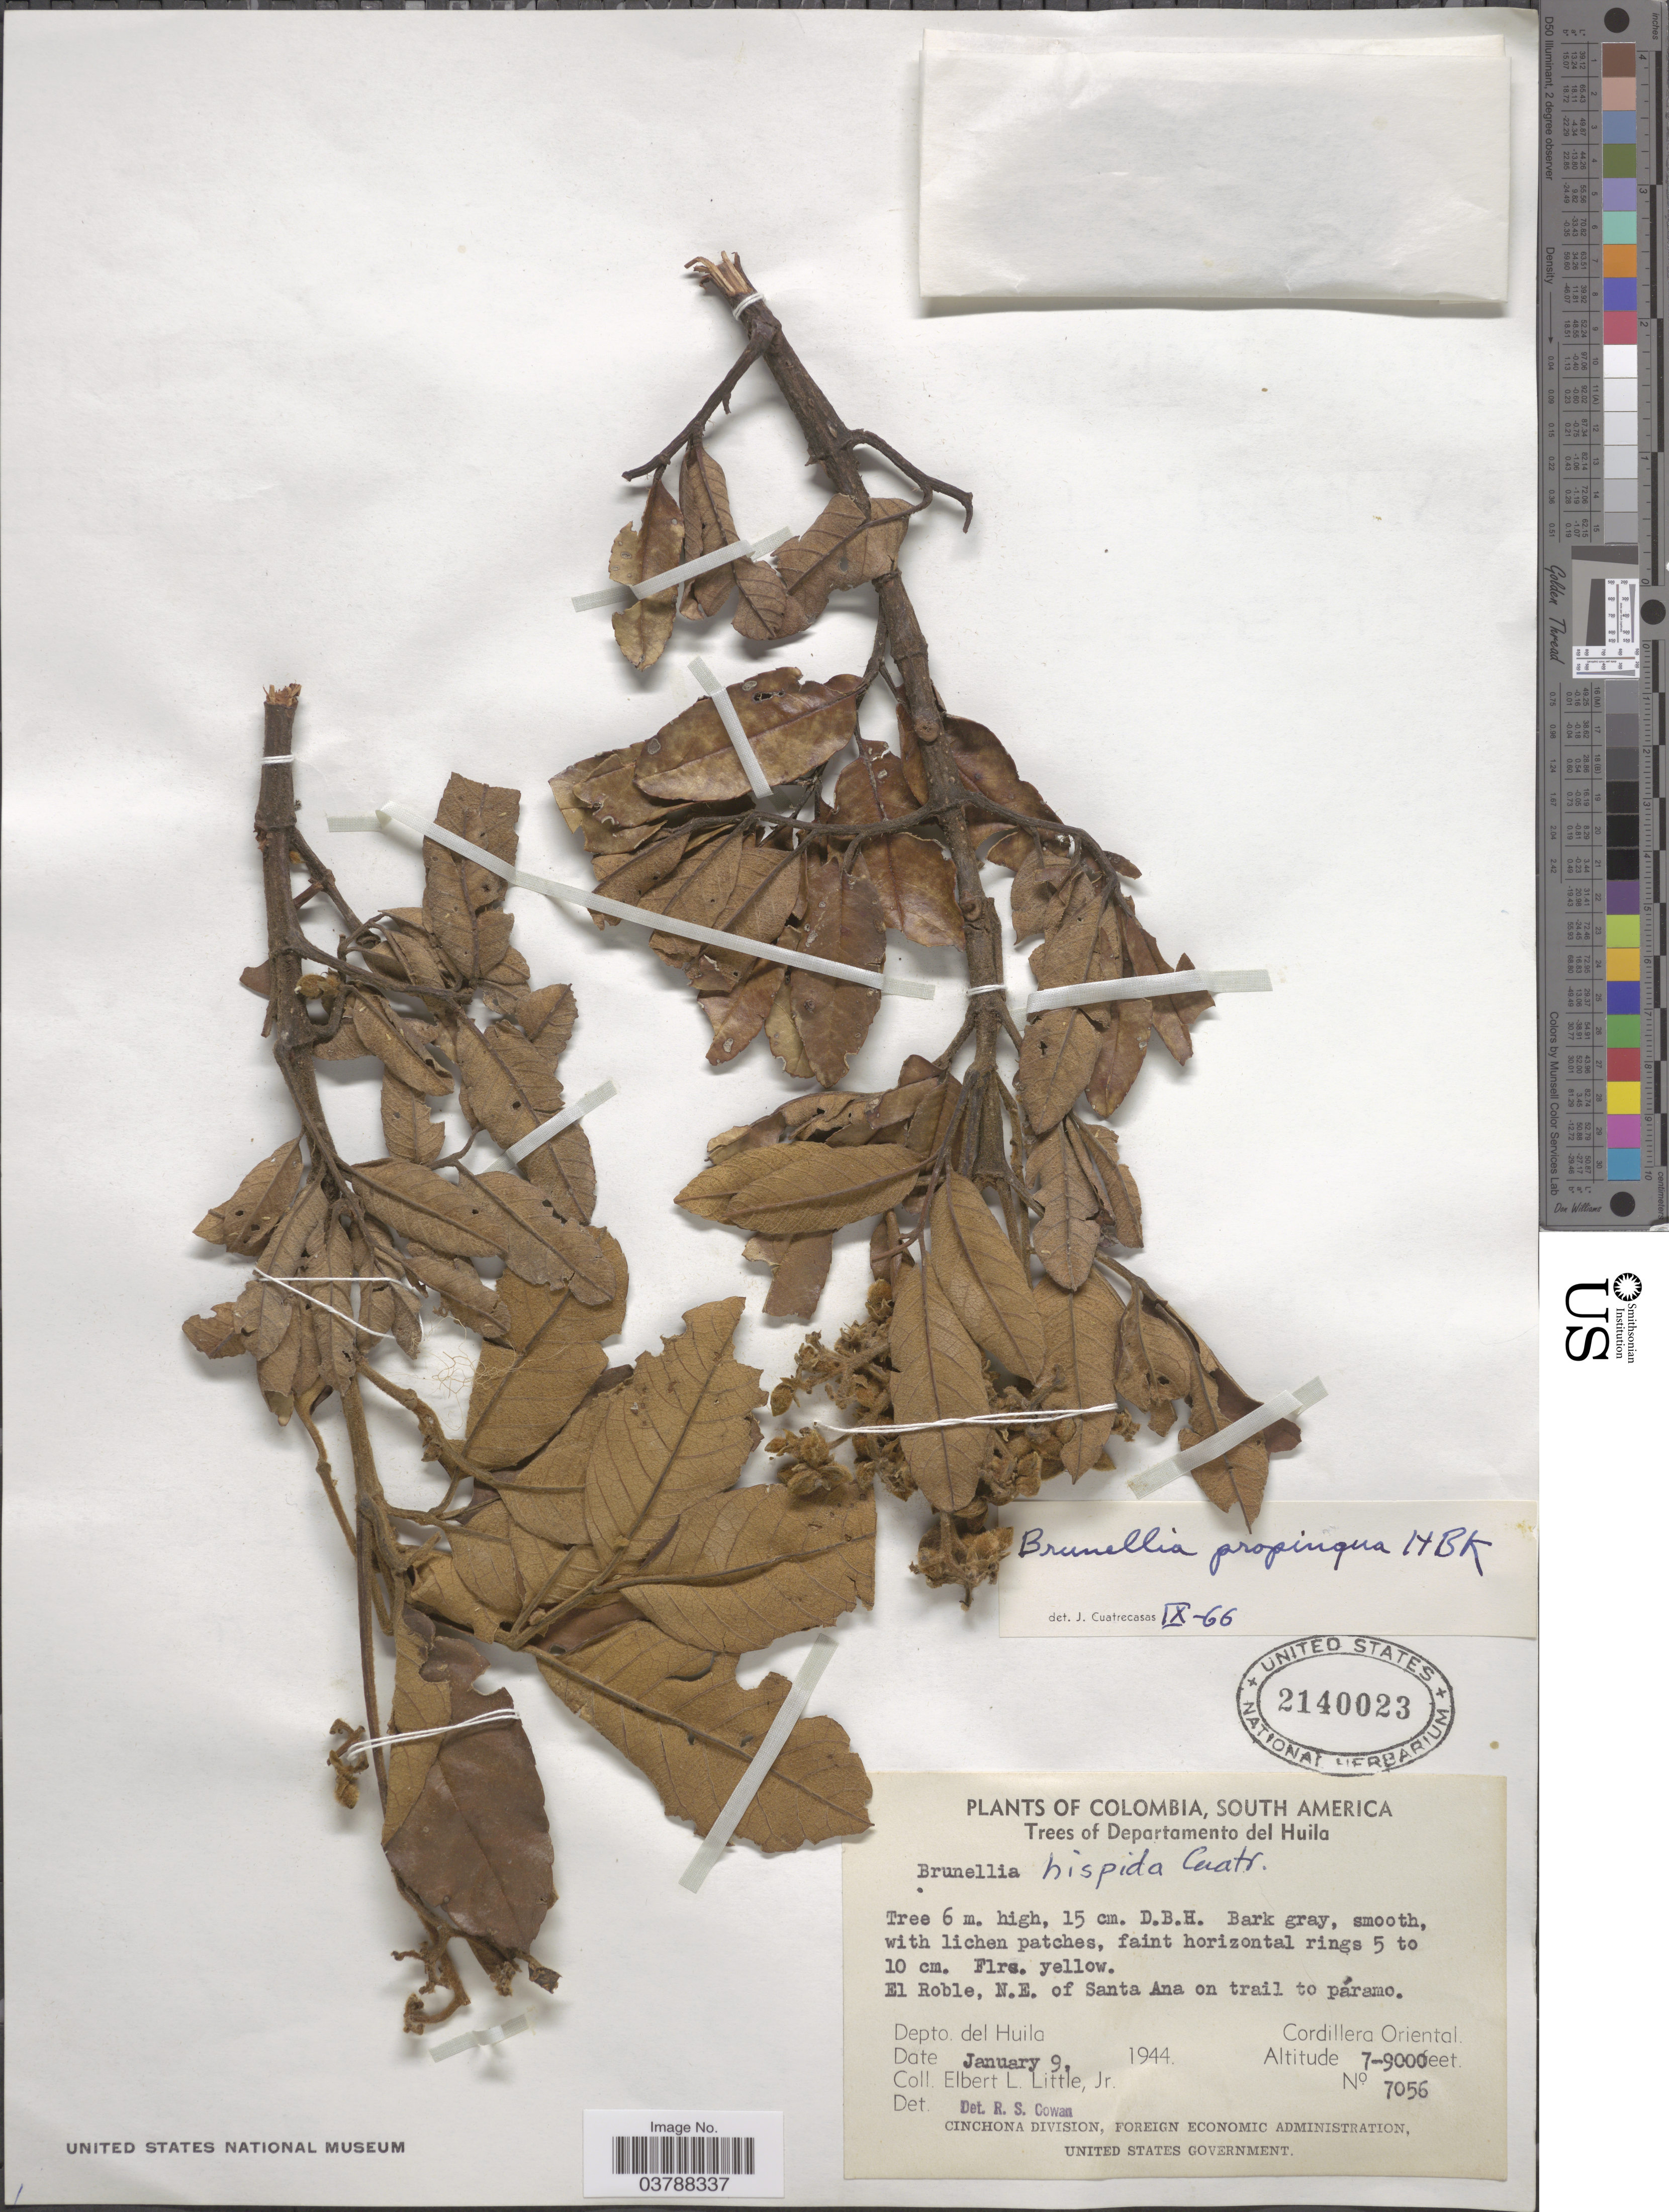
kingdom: Plantae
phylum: Tracheophyta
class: Magnoliopsida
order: Oxalidales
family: Brunelliaceae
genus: Brunellia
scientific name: Brunellia propinqua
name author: Kunth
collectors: E. L. Little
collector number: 7056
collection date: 1944-01-09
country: Colombia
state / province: Huila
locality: Departamento del Huila. El Roble, N.E. of Santa Ana on trail to páramo. Depto. del Huila. Cordillera Oriental.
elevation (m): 2134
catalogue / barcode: US 2140023